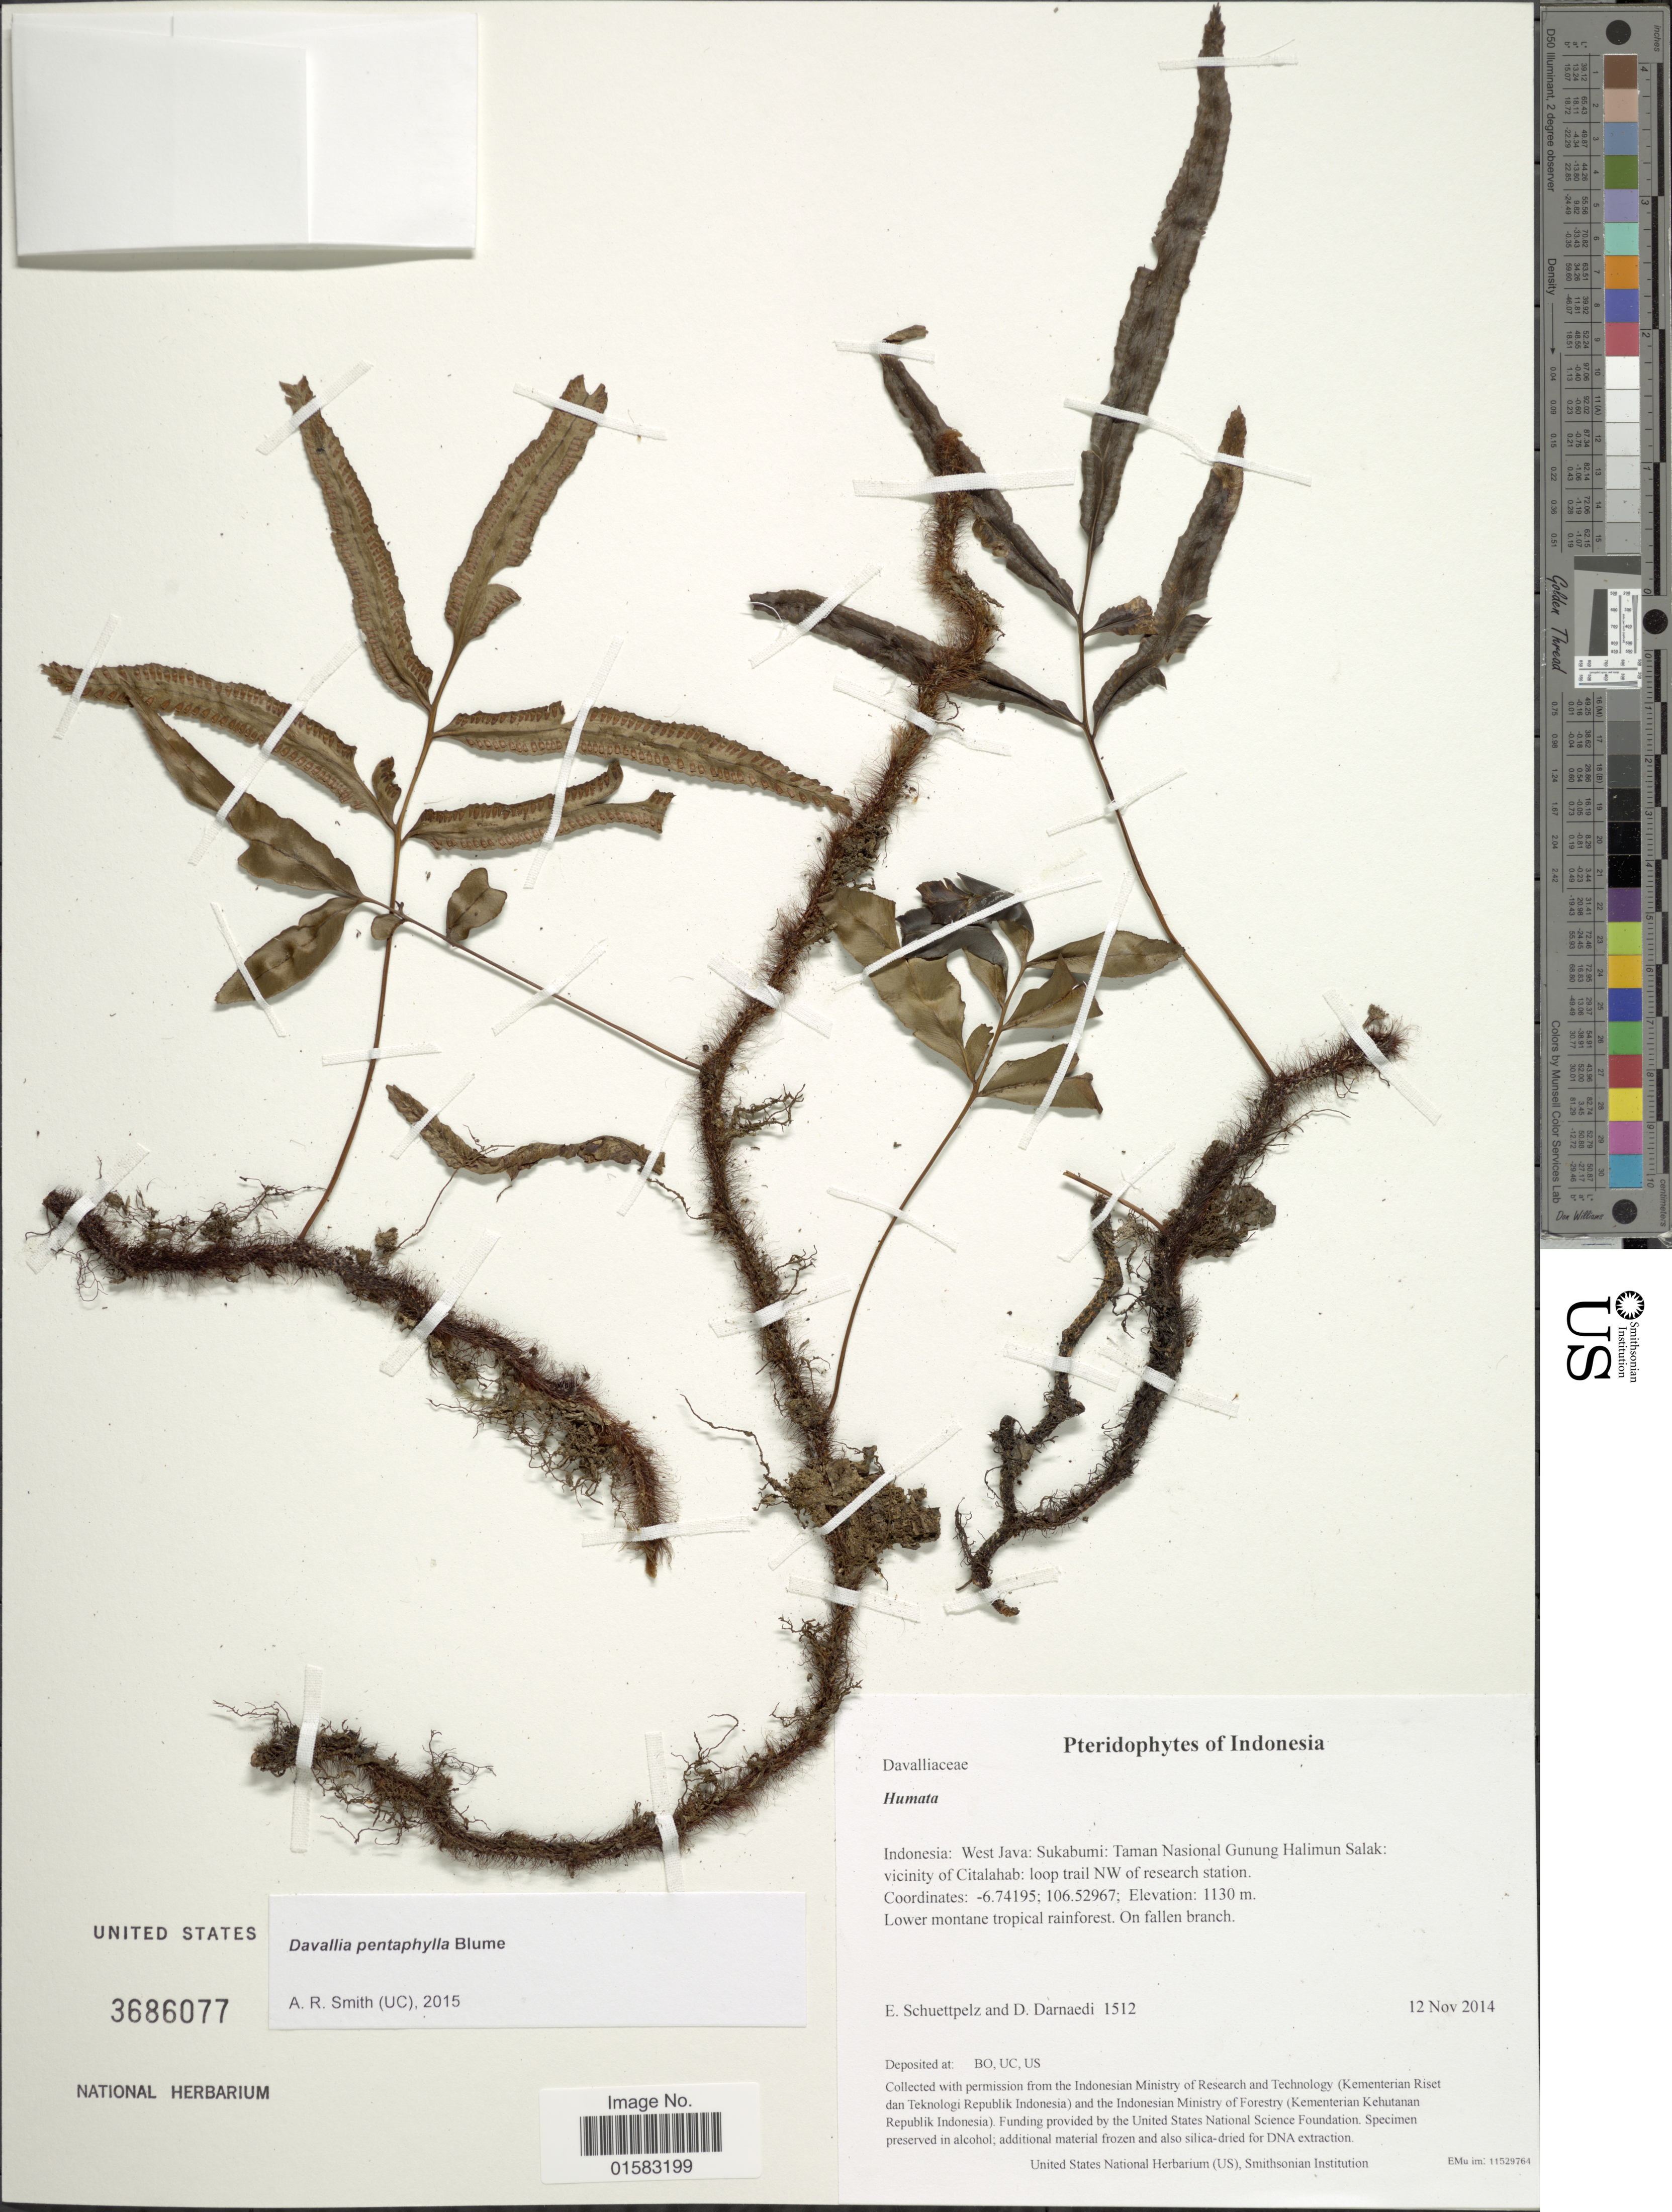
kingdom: Plantae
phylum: Tracheophyta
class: Polypodiopsida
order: Polypodiales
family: Davalliaceae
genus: Davallia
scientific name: Davallia pentaphylla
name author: Blume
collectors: E. Schuettpelz & D. Darnaedi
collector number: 1512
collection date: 2014-11-12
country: Indonesia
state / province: Java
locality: West Java, Taman Nasional Gunung Halilum Salak, vicinity of Citalahab: loop trail NW of research station, Coordinates : -6.74195, 106.52967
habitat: Lower montane tropical rainforest.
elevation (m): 1130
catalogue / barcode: US 3686077